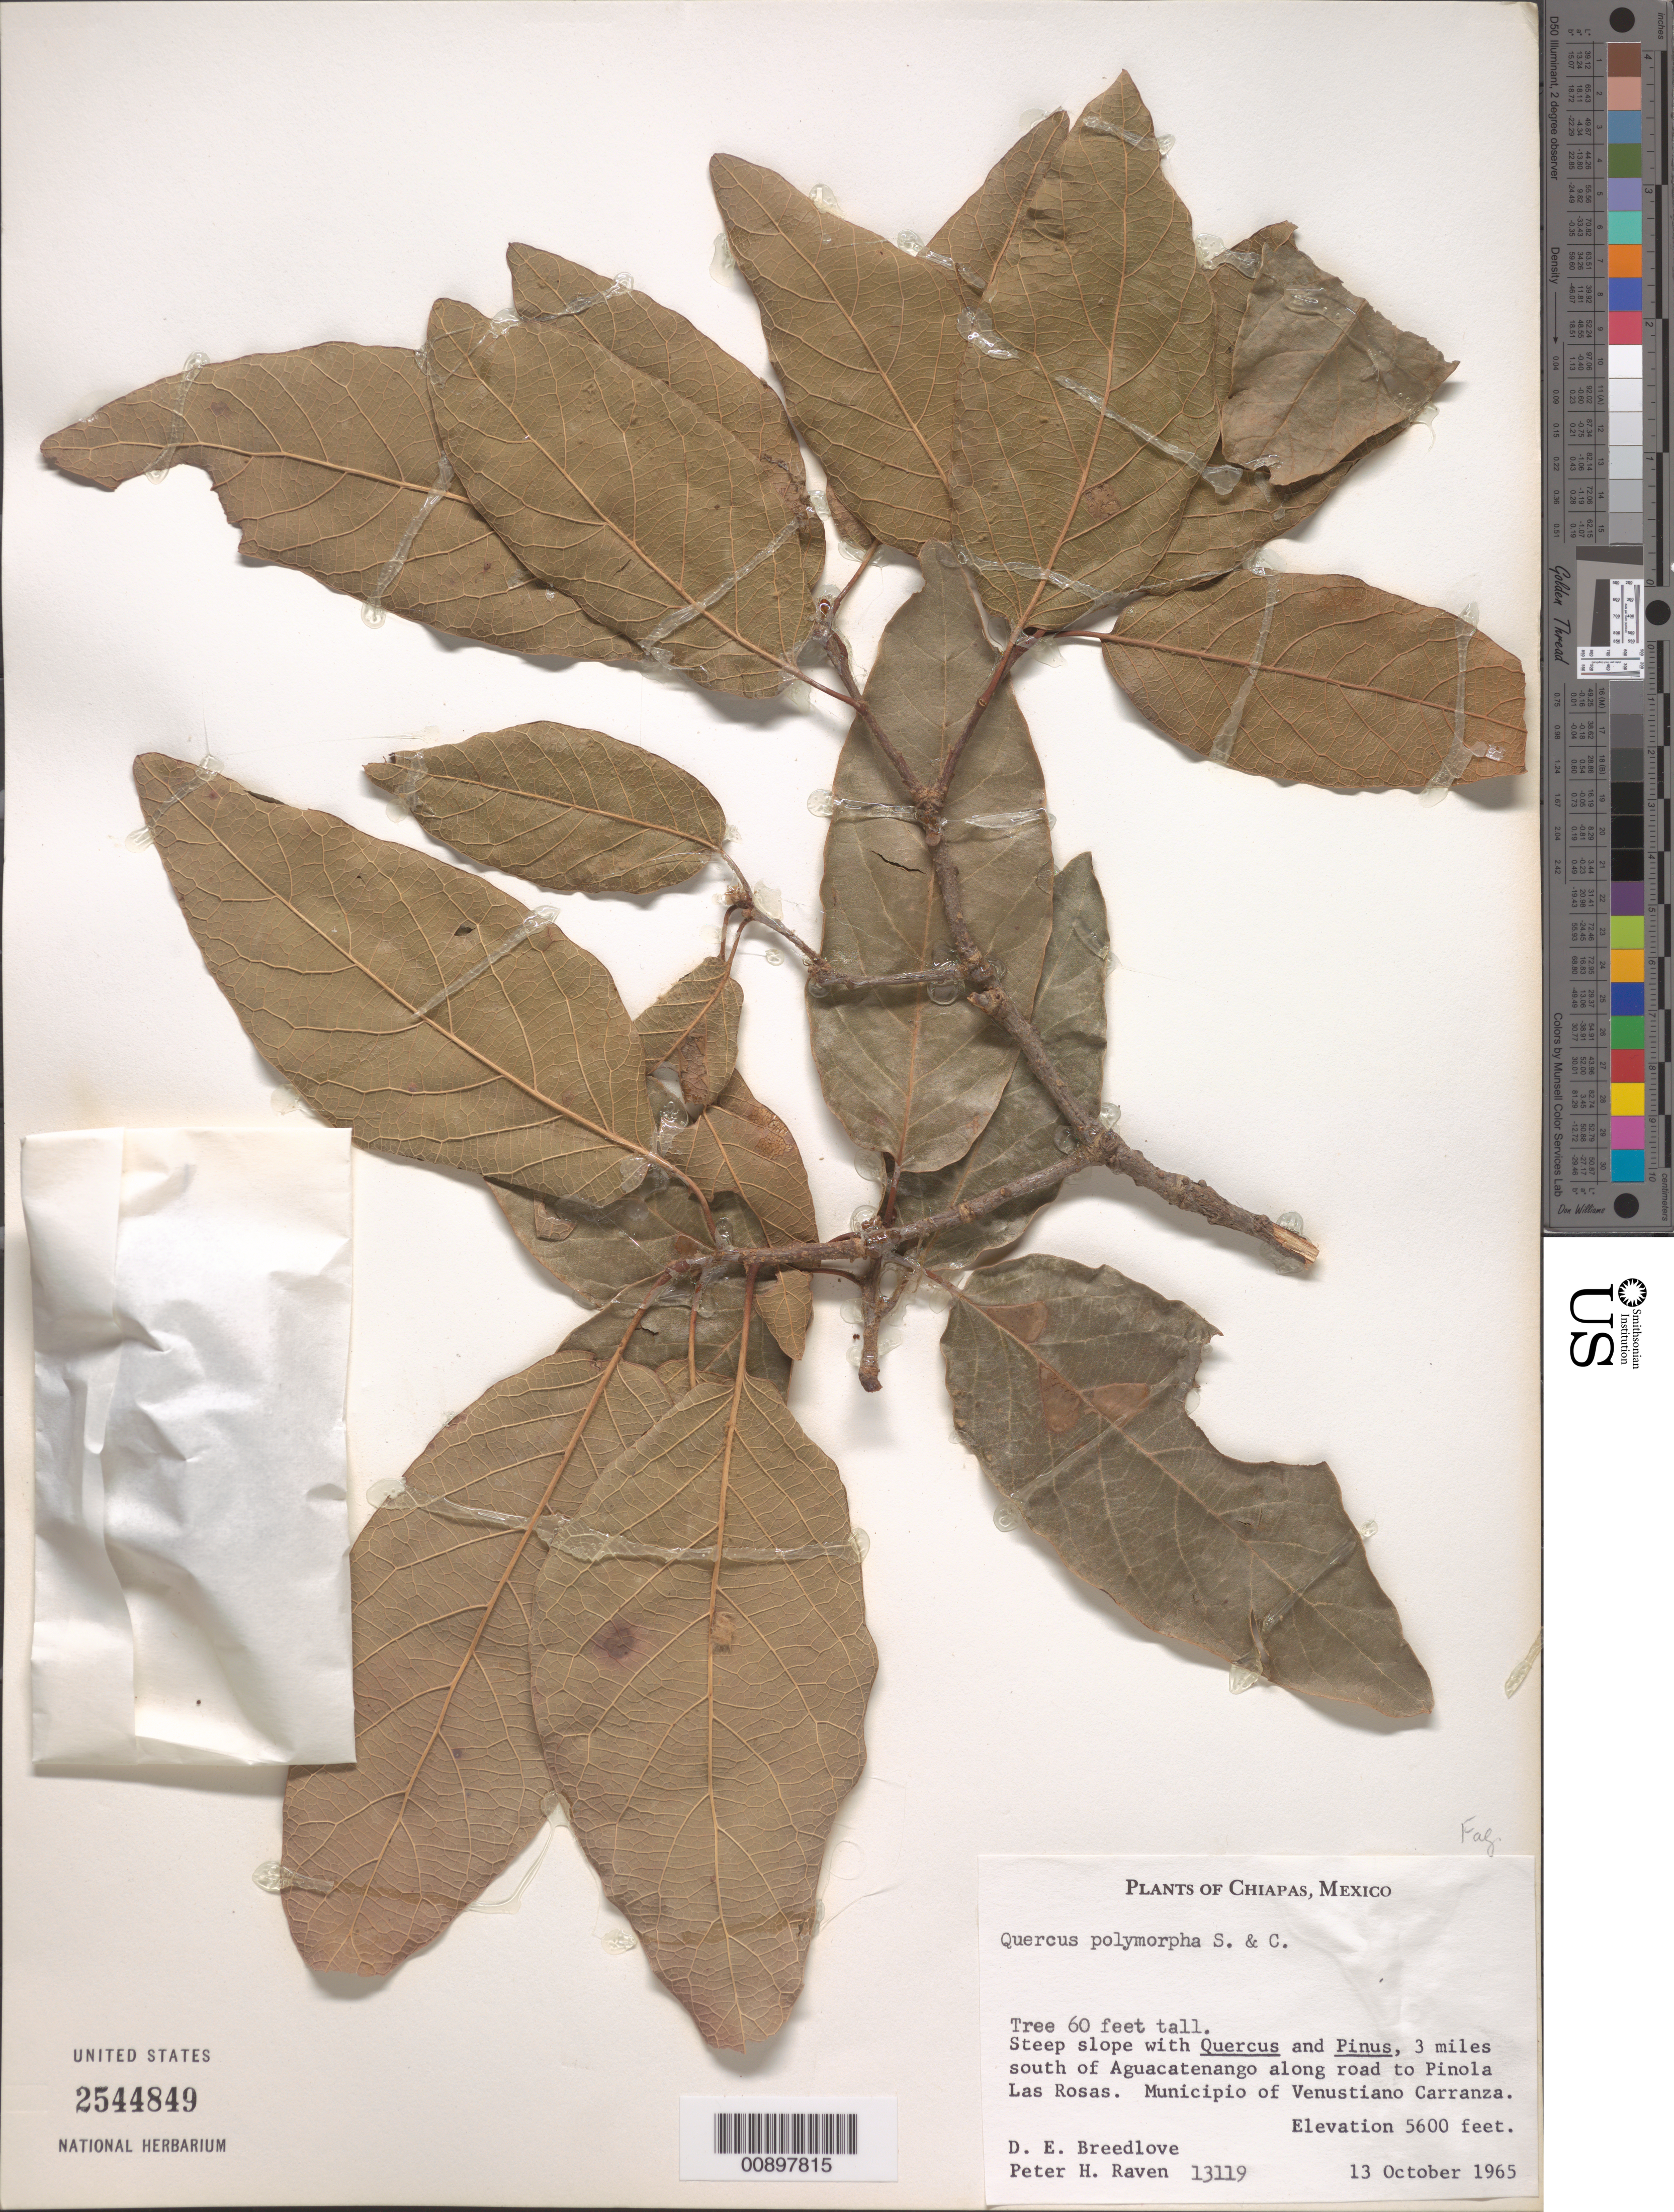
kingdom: Plantae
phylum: Tracheophyta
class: Magnoliopsida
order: Fagales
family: Fagaceae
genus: Quercus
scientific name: Quercus polymorpha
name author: Schltdl. & Cham.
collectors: D. E. Breedlove & P. H. Raven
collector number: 13119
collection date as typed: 13 Oct 1965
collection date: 1965-10-13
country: Mexico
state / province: Chiapas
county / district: Venustiano Carranza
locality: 3 miles south of Aguacatenango along road to Pinola Las Rosas. Municipio of Venustiano Carranza, Chiapas.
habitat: Steep slope with Quercus and Pinus.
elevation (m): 1707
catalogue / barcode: US 2544849